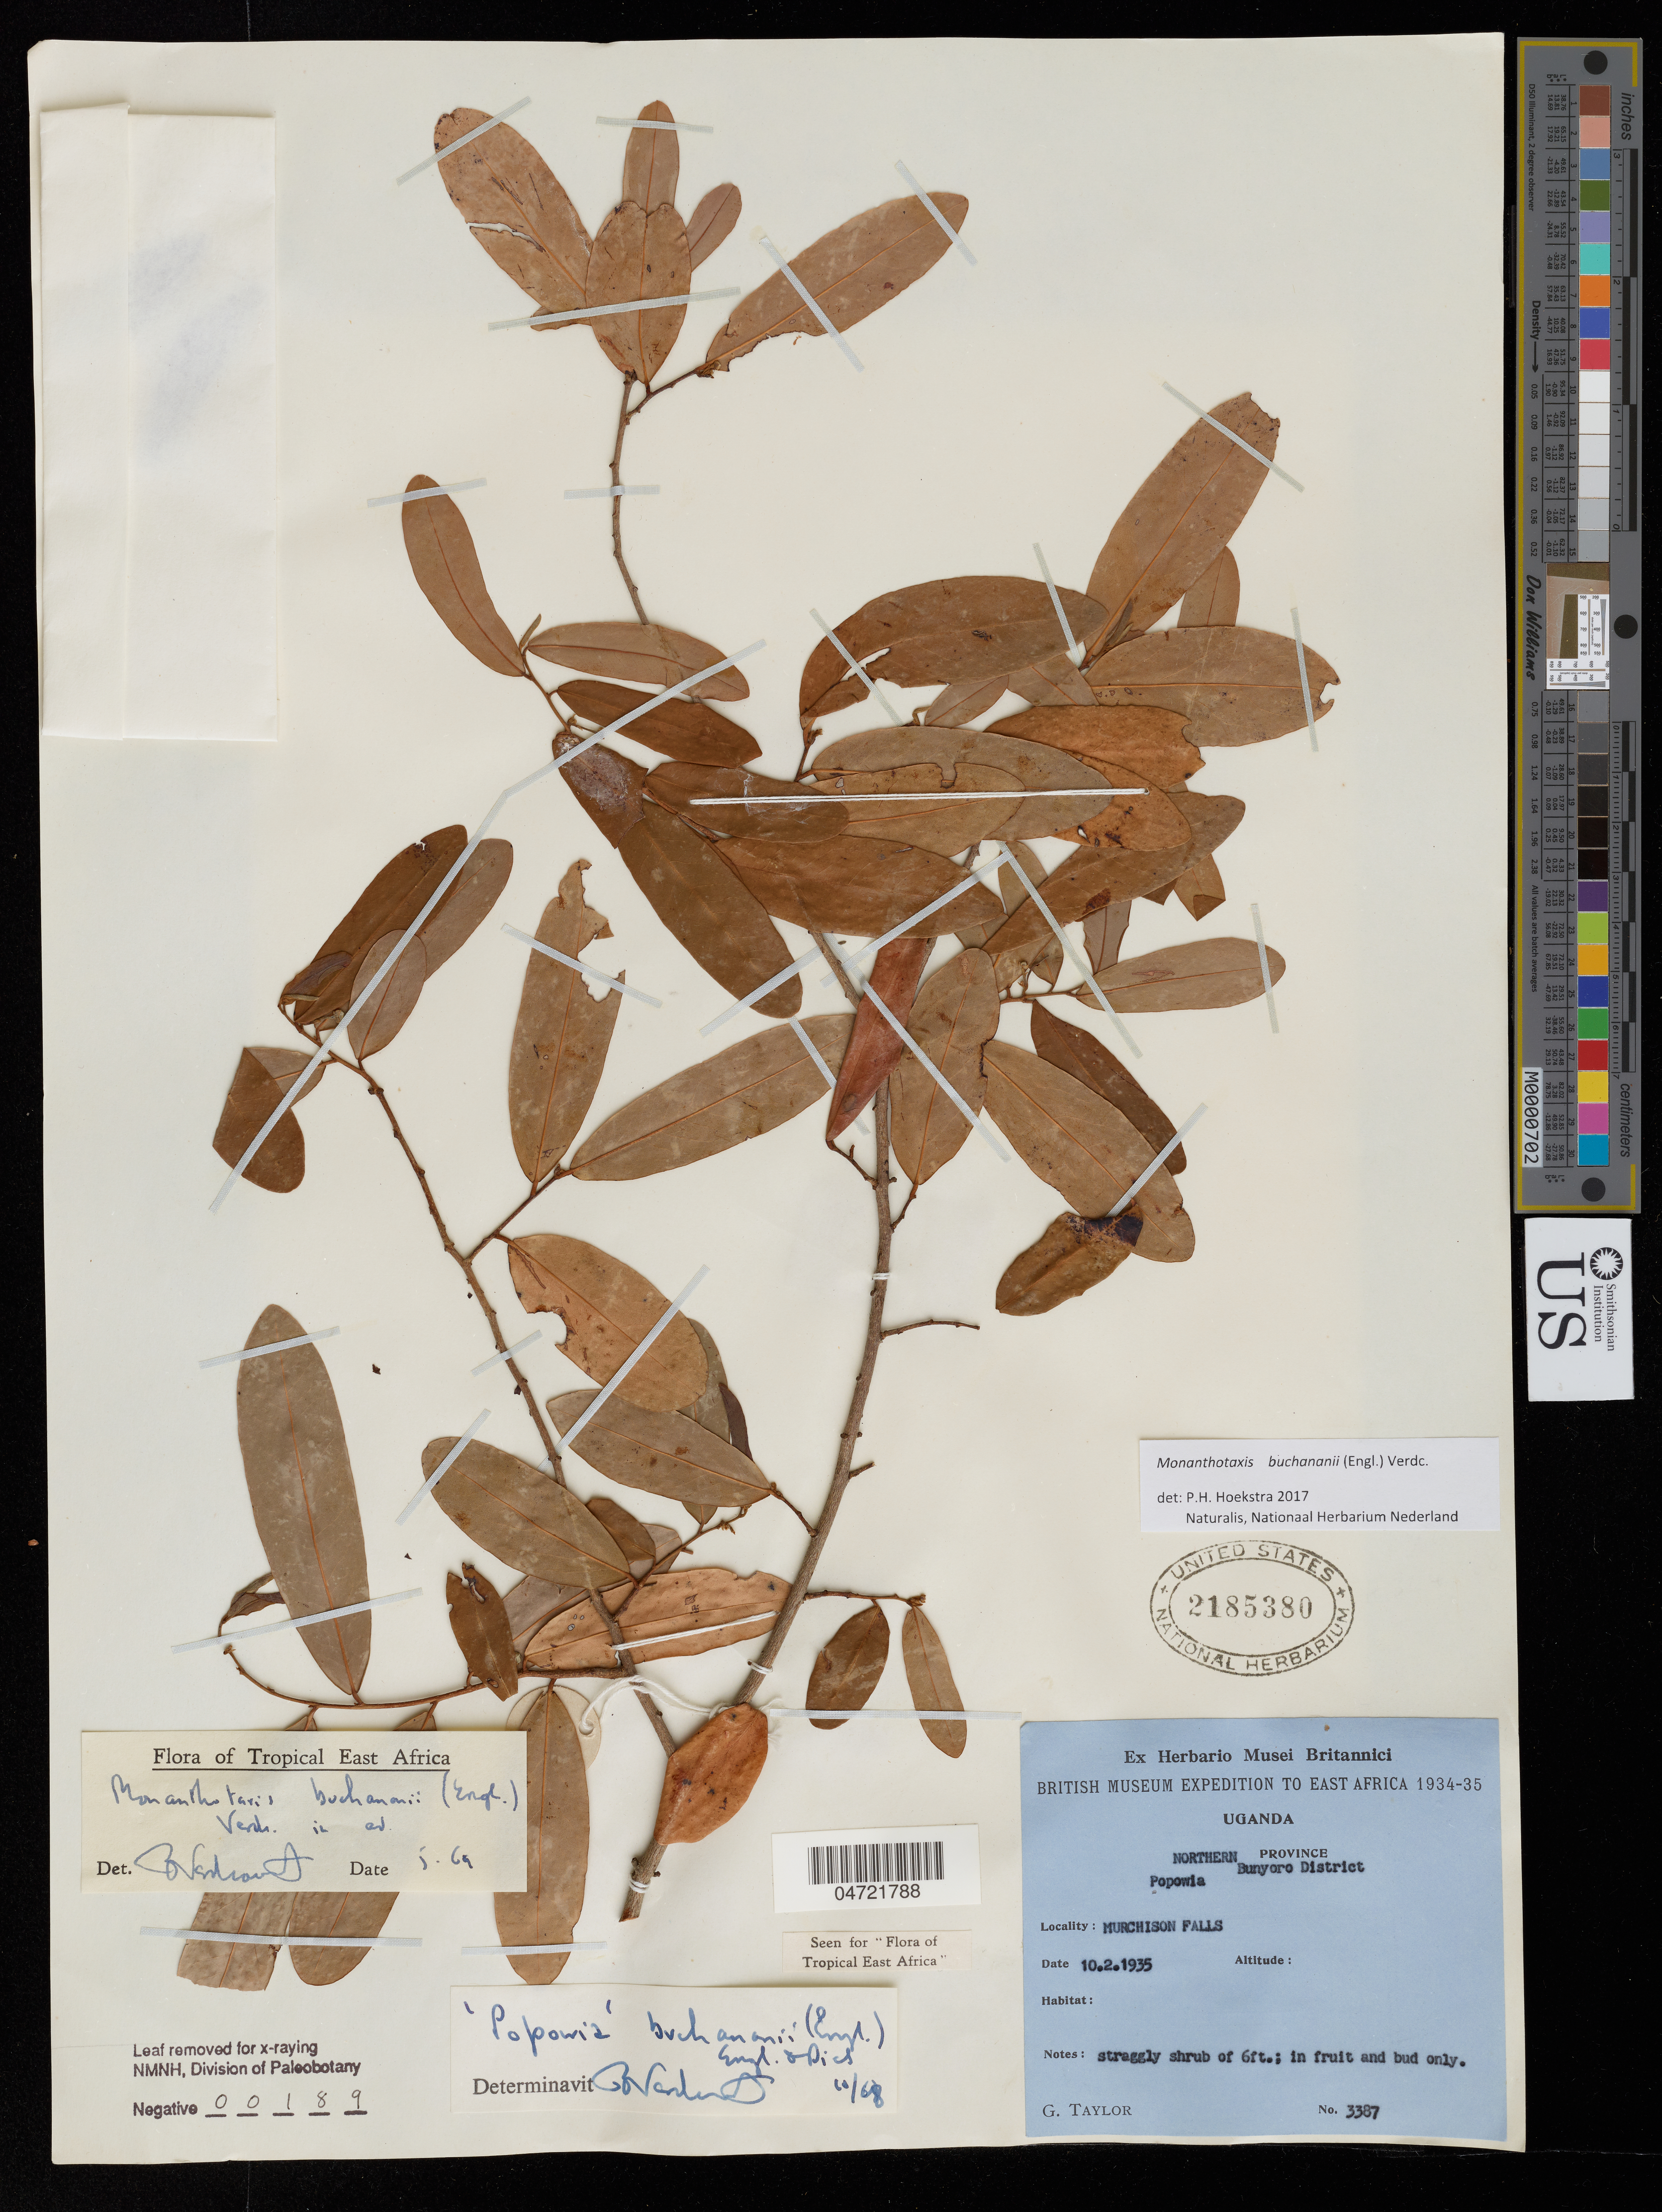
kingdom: Plantae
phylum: Tracheophyta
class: Magnoliopsida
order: Magnoliales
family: Annonaceae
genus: Monanthotaxis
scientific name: Monanthotaxis buchananii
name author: (Engl.) Verdc.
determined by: Hoekstra, P. H.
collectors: G. Taylor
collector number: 3387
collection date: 1935-02-10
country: Uganda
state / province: Northern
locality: East Africa. Bunyoro District. Murchison Falls.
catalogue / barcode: US 2185380